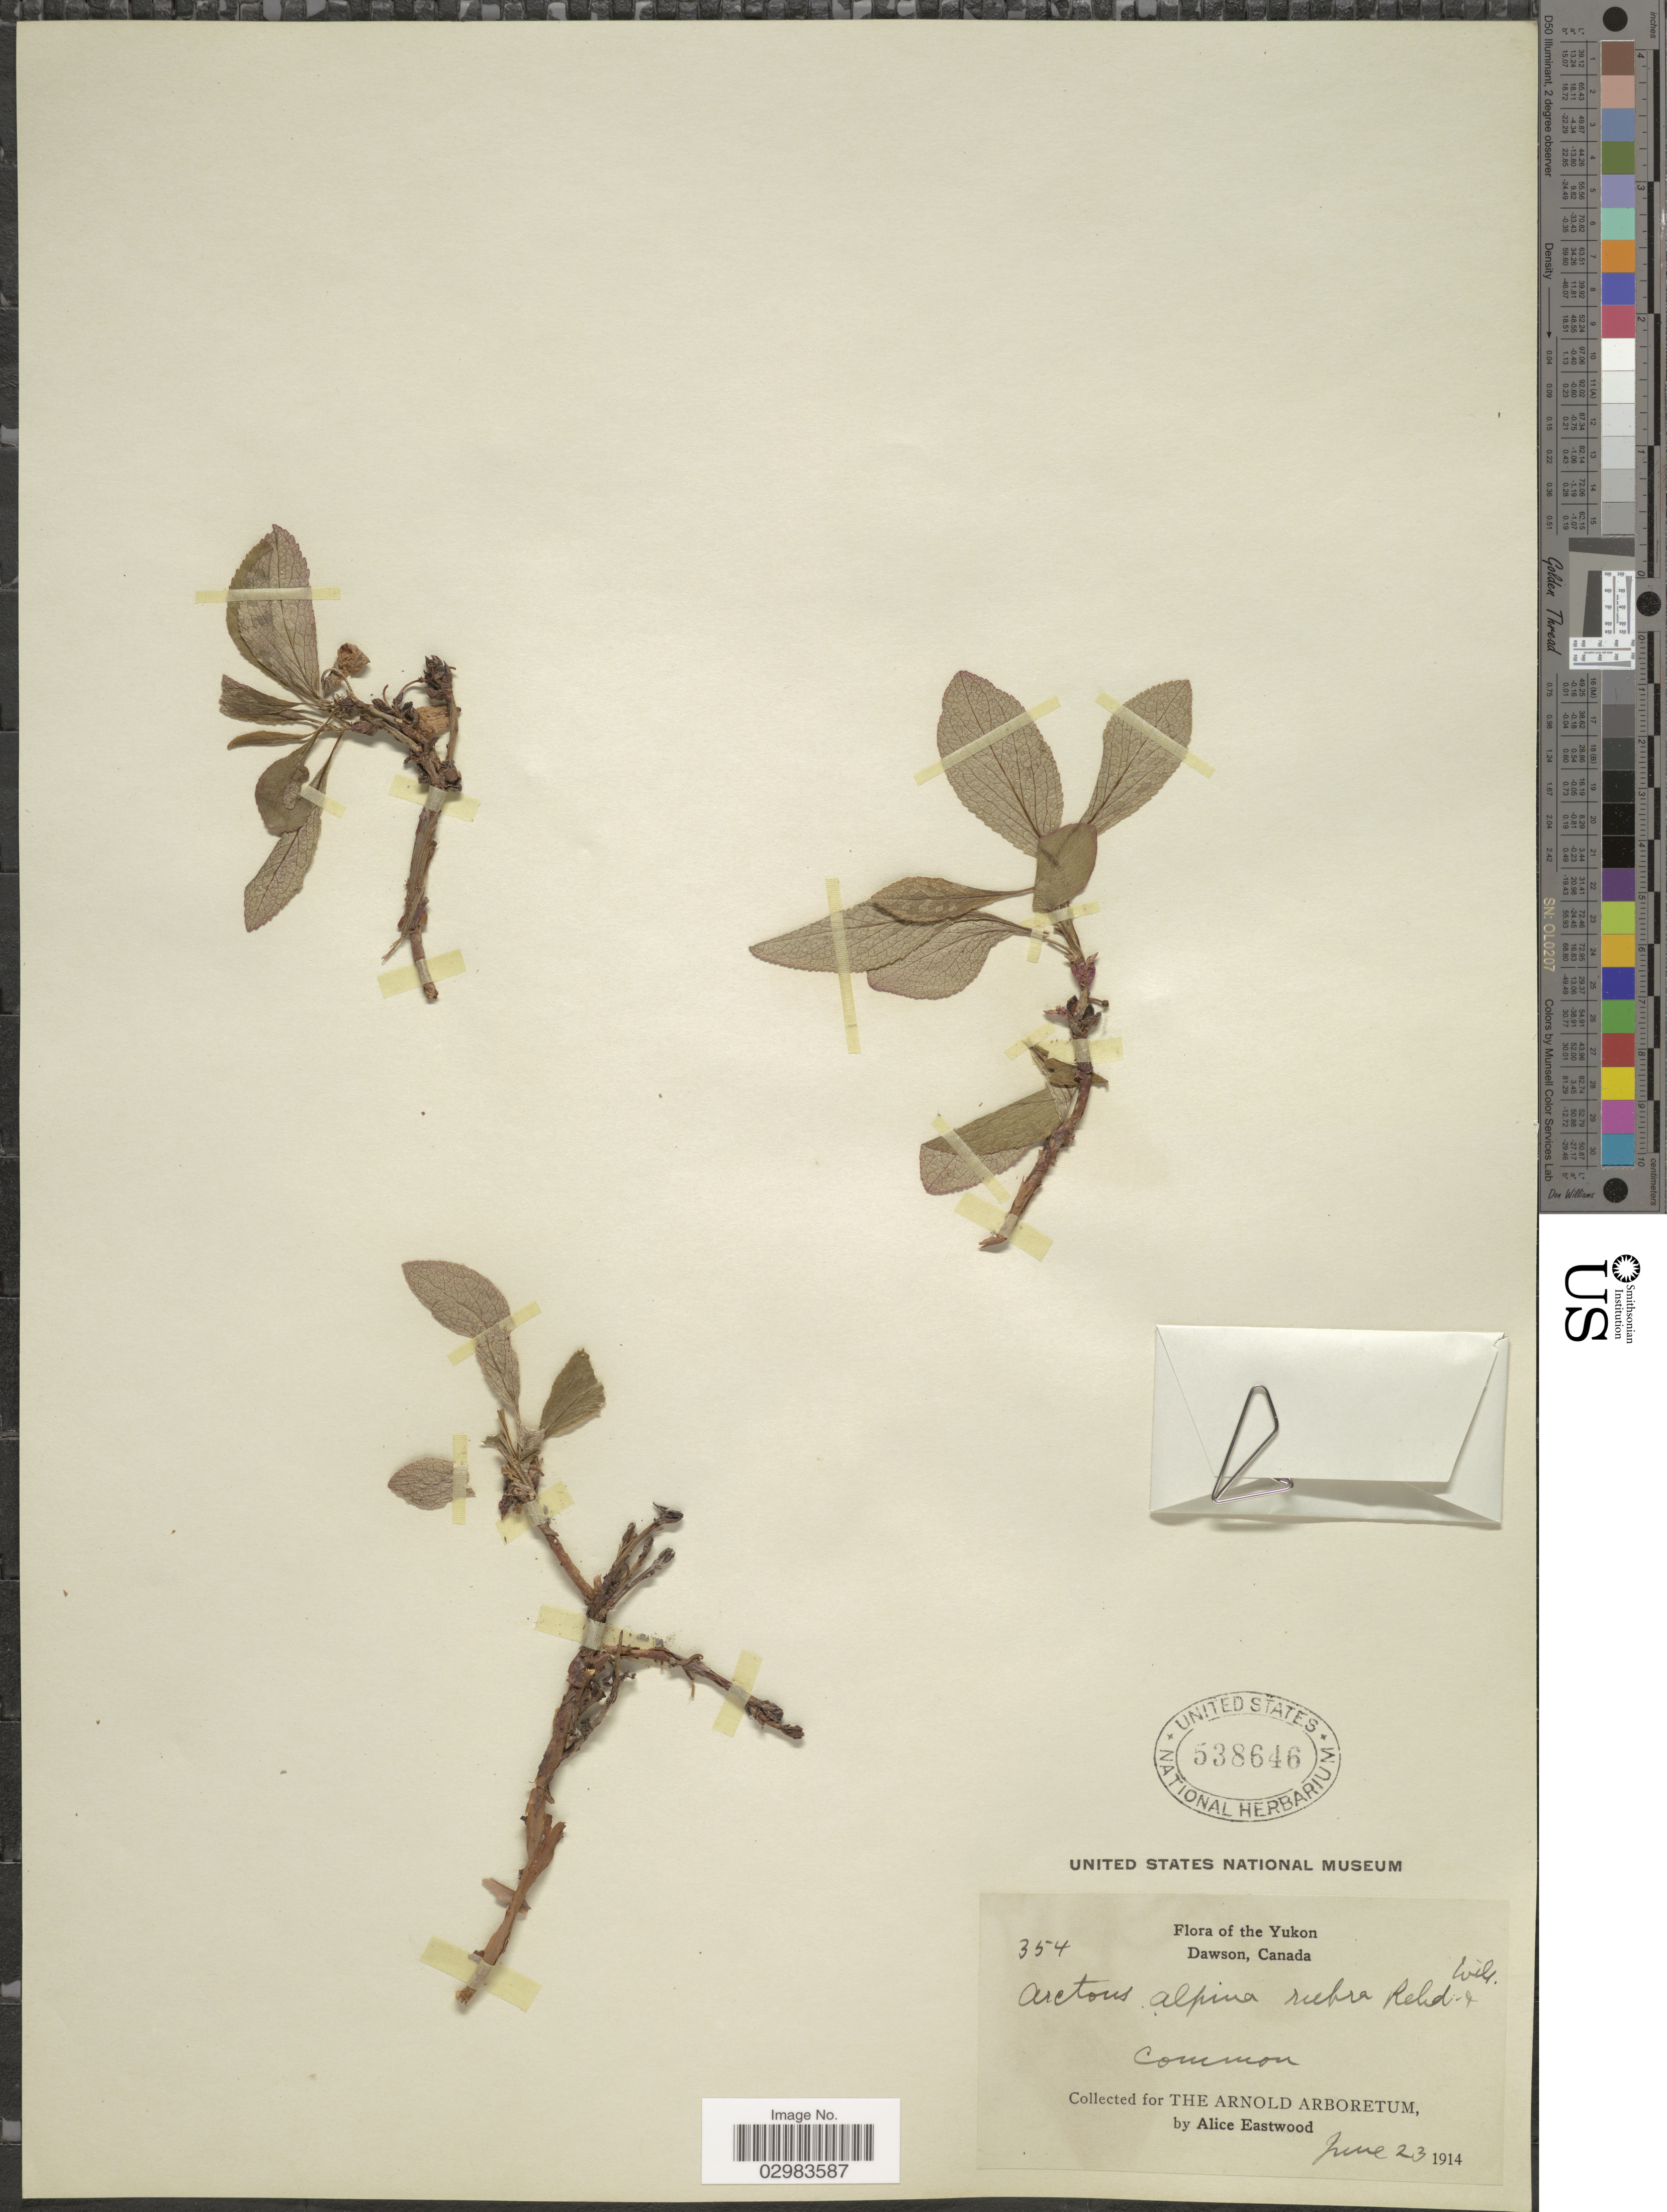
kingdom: Plantae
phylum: Tracheophyta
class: Magnoliopsida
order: Ericales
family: Ericaceae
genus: Arctostaphylos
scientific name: Arctostaphylos alpina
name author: (L.) Spreng.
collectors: A. Eastwood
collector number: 354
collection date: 1914-06-23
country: Canada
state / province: Yukon Territory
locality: The Yukon, Dawson, Canada.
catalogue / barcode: US 538646